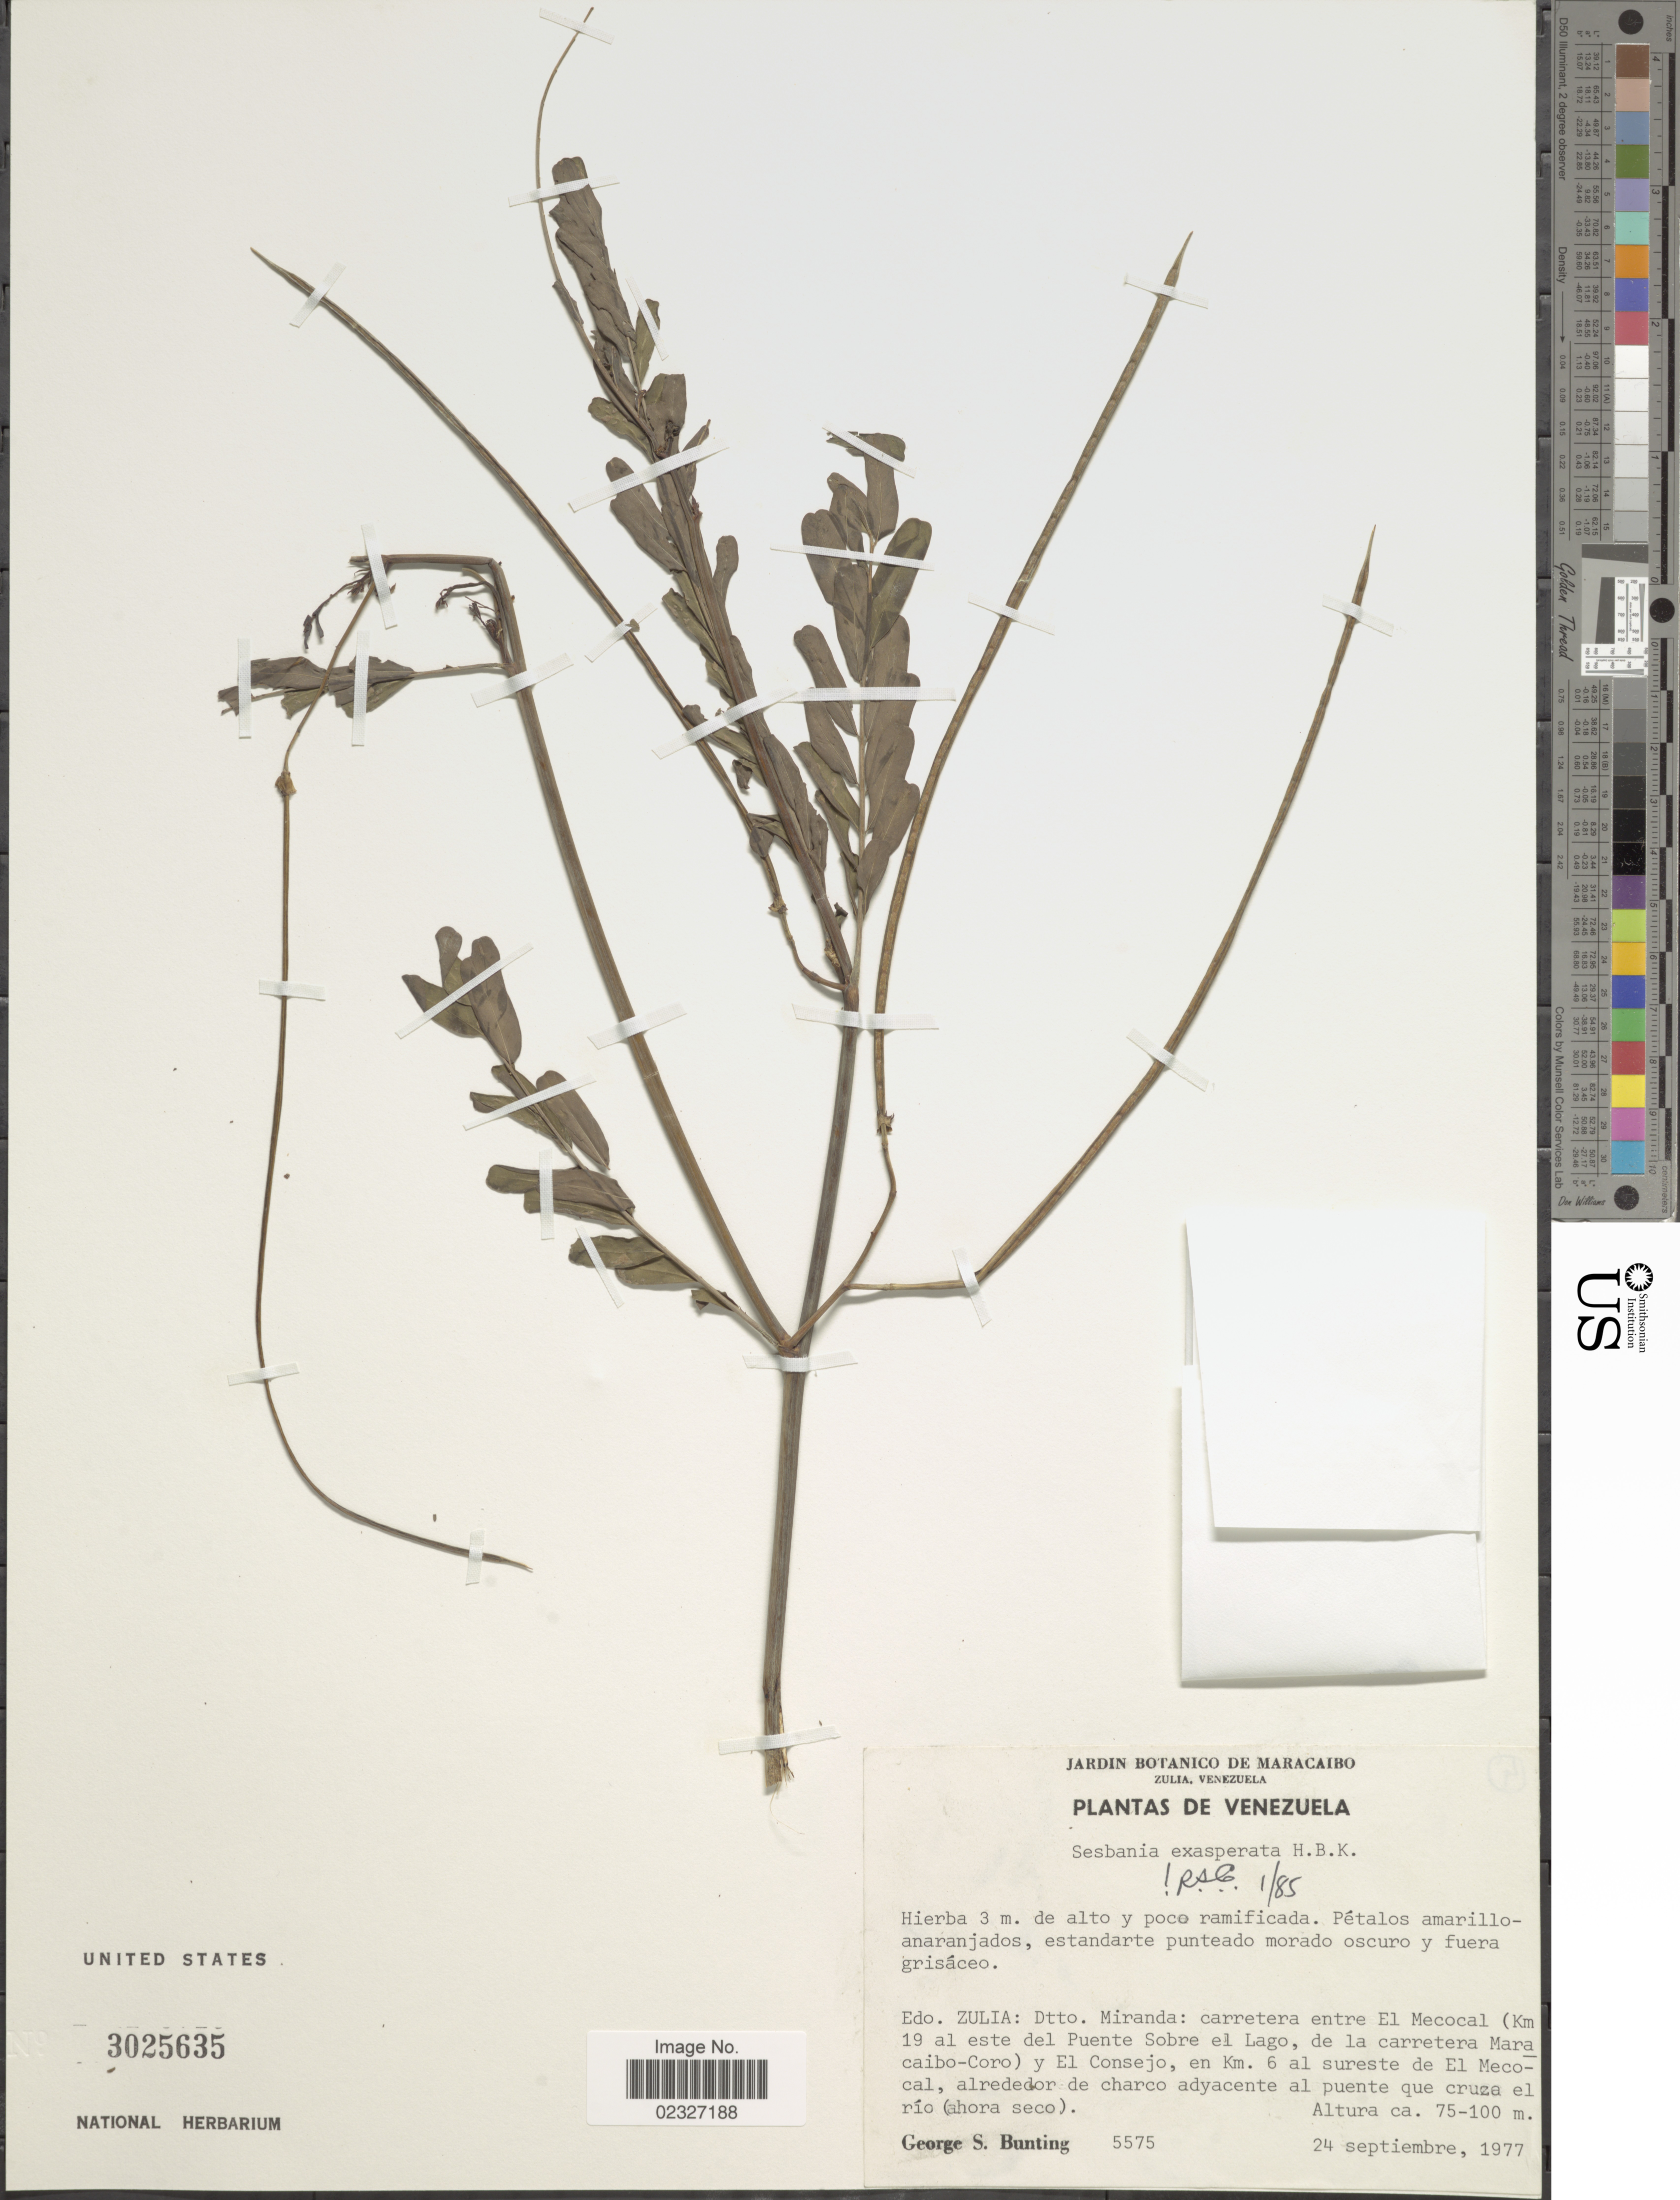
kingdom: Plantae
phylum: Tracheophyta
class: Magnoliopsida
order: Fabales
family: Fabaceae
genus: Sesbania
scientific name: Sesbania exasperata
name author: Kunth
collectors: G. S. Bunting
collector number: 5575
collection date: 1977-09-24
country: Venezuela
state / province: Zulia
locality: Dtto Miranda: carretera entre El Mecocal (Km 19 al este del Puente Sobre el Lago, de la carretera Maracaibo-Coro) y El Consejo, en Km 6 al sureste de El Mecocal, alrededor de cjarco adyacente al puente cruza el río (ahora seco)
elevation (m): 75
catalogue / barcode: US 3025635